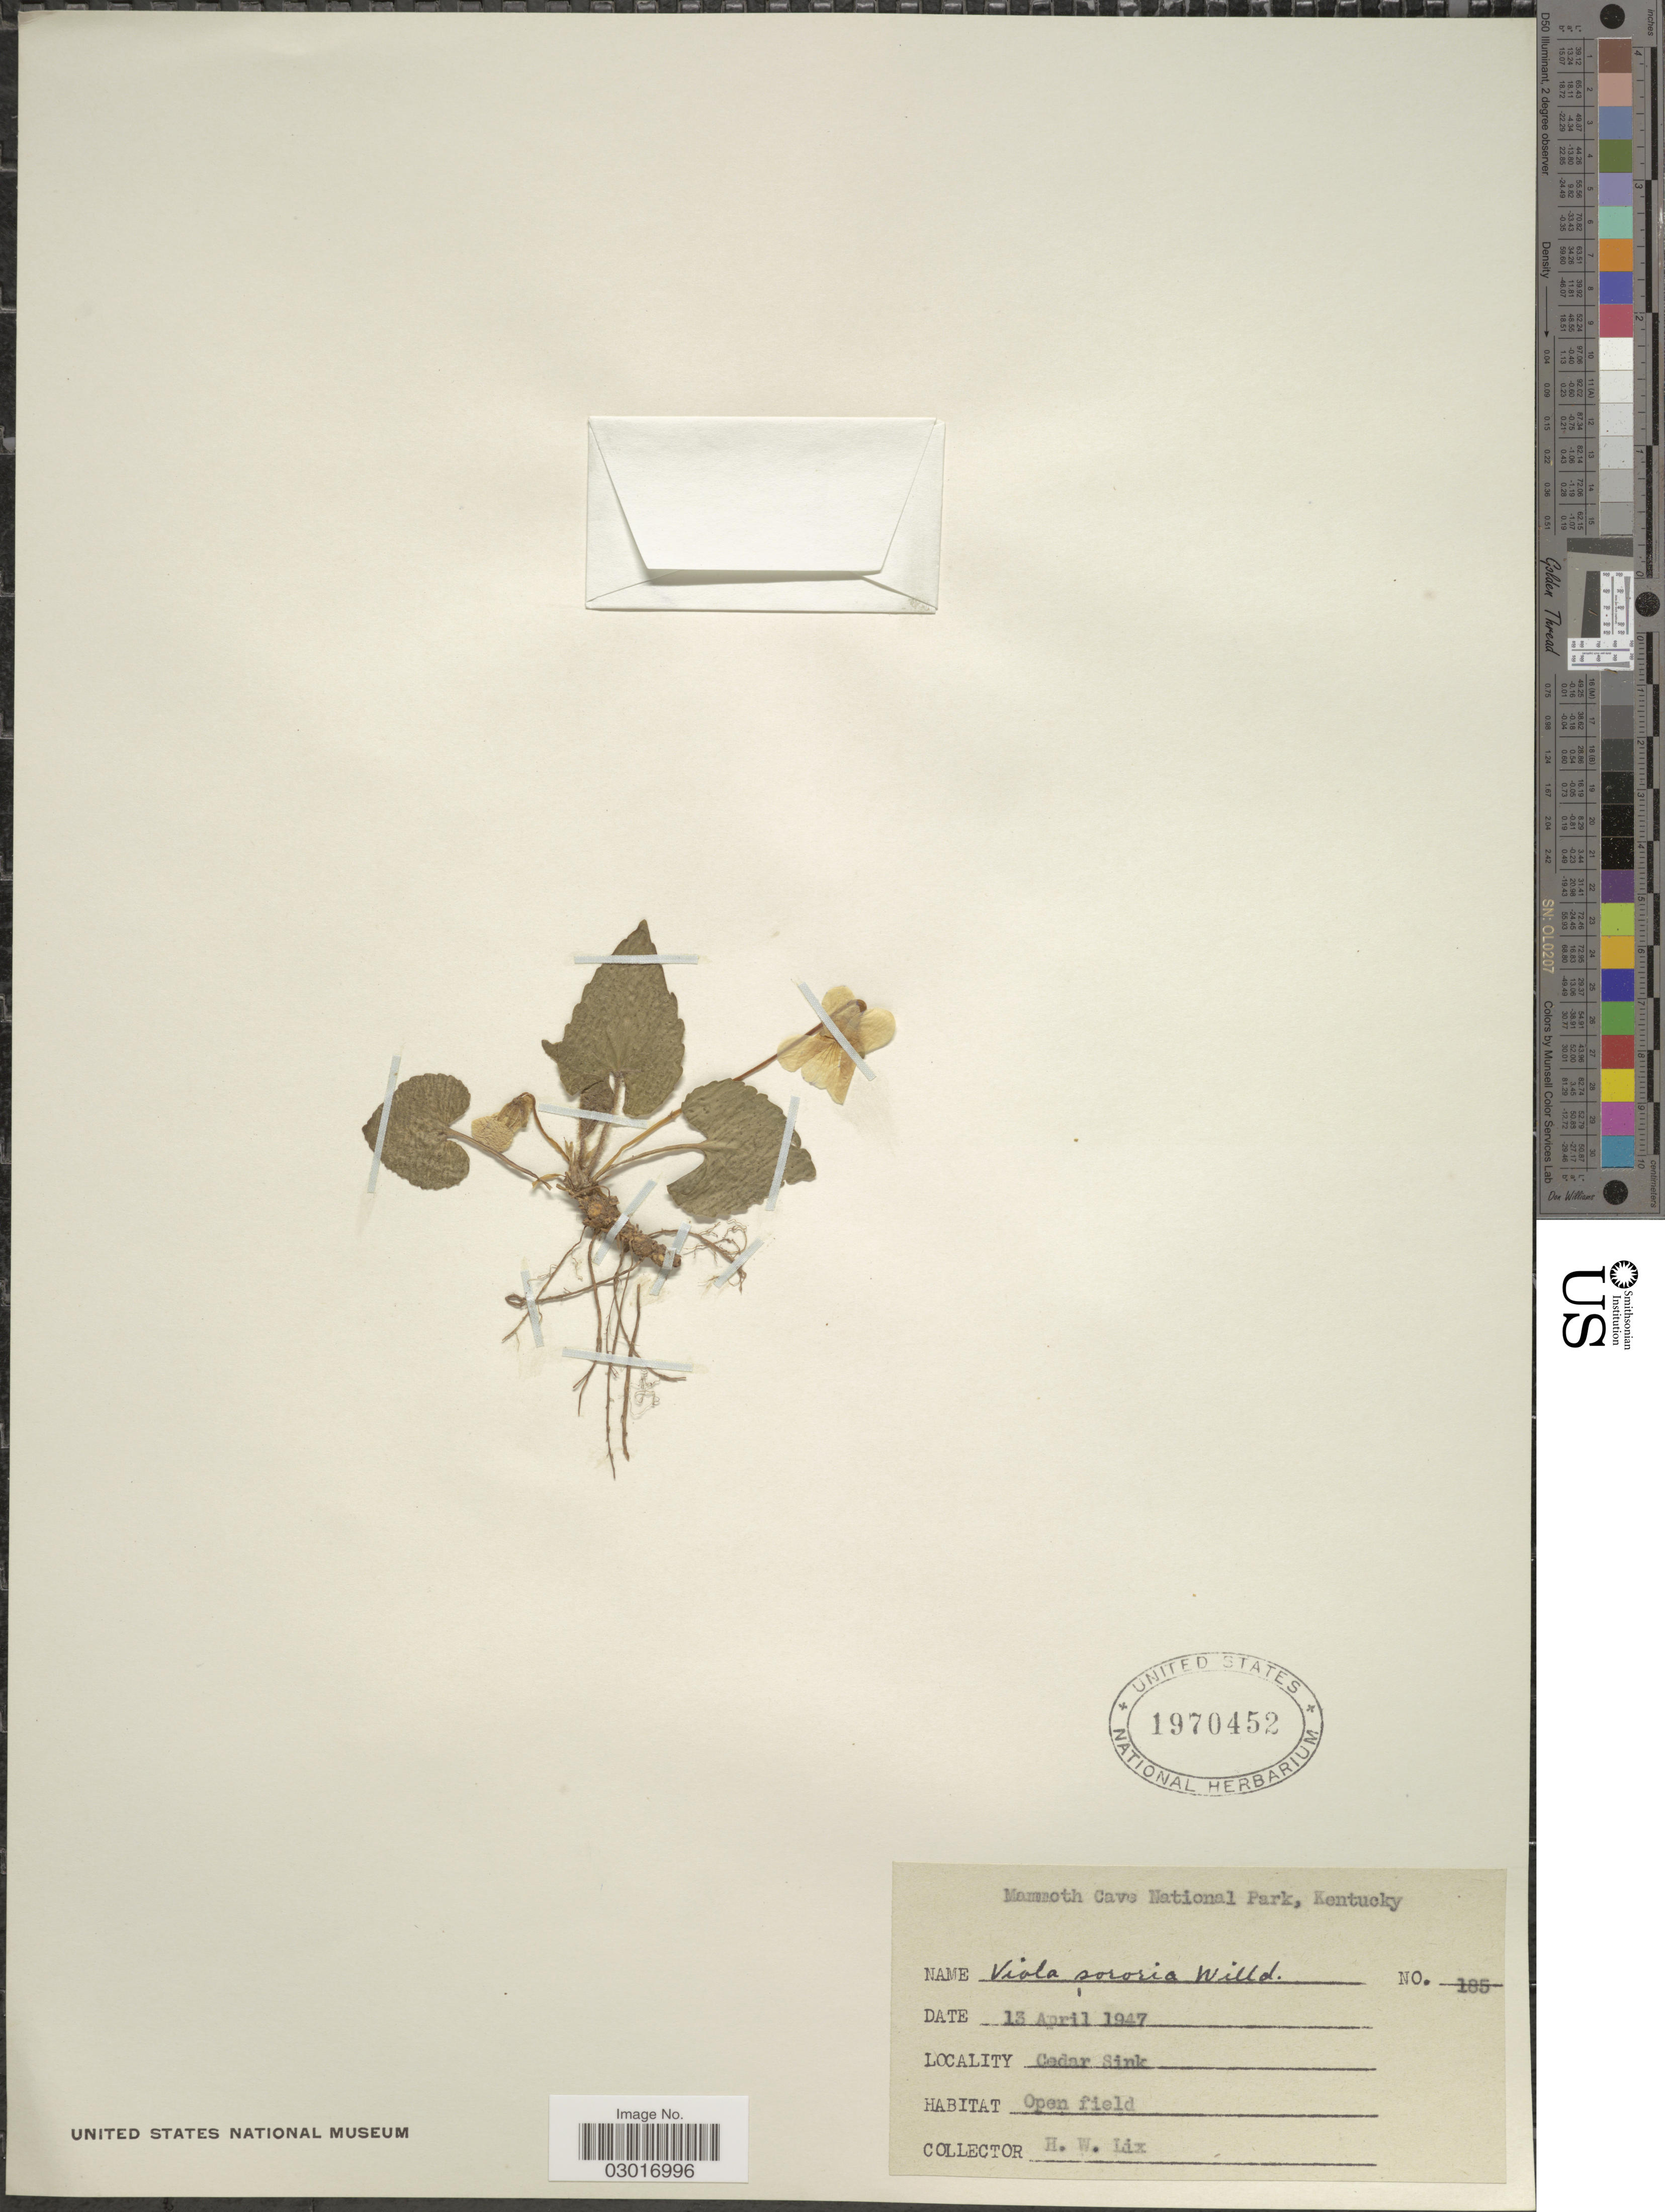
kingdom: Plantae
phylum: Tracheophyta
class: Magnoliopsida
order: Malpighiales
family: Violaceae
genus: Viola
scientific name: Viola sororia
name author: Willd.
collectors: H. W. Lix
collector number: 185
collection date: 1947-04-13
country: United States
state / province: Kentucky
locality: Mammoth Cave National Park, Cedar Sink.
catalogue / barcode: US 1970452